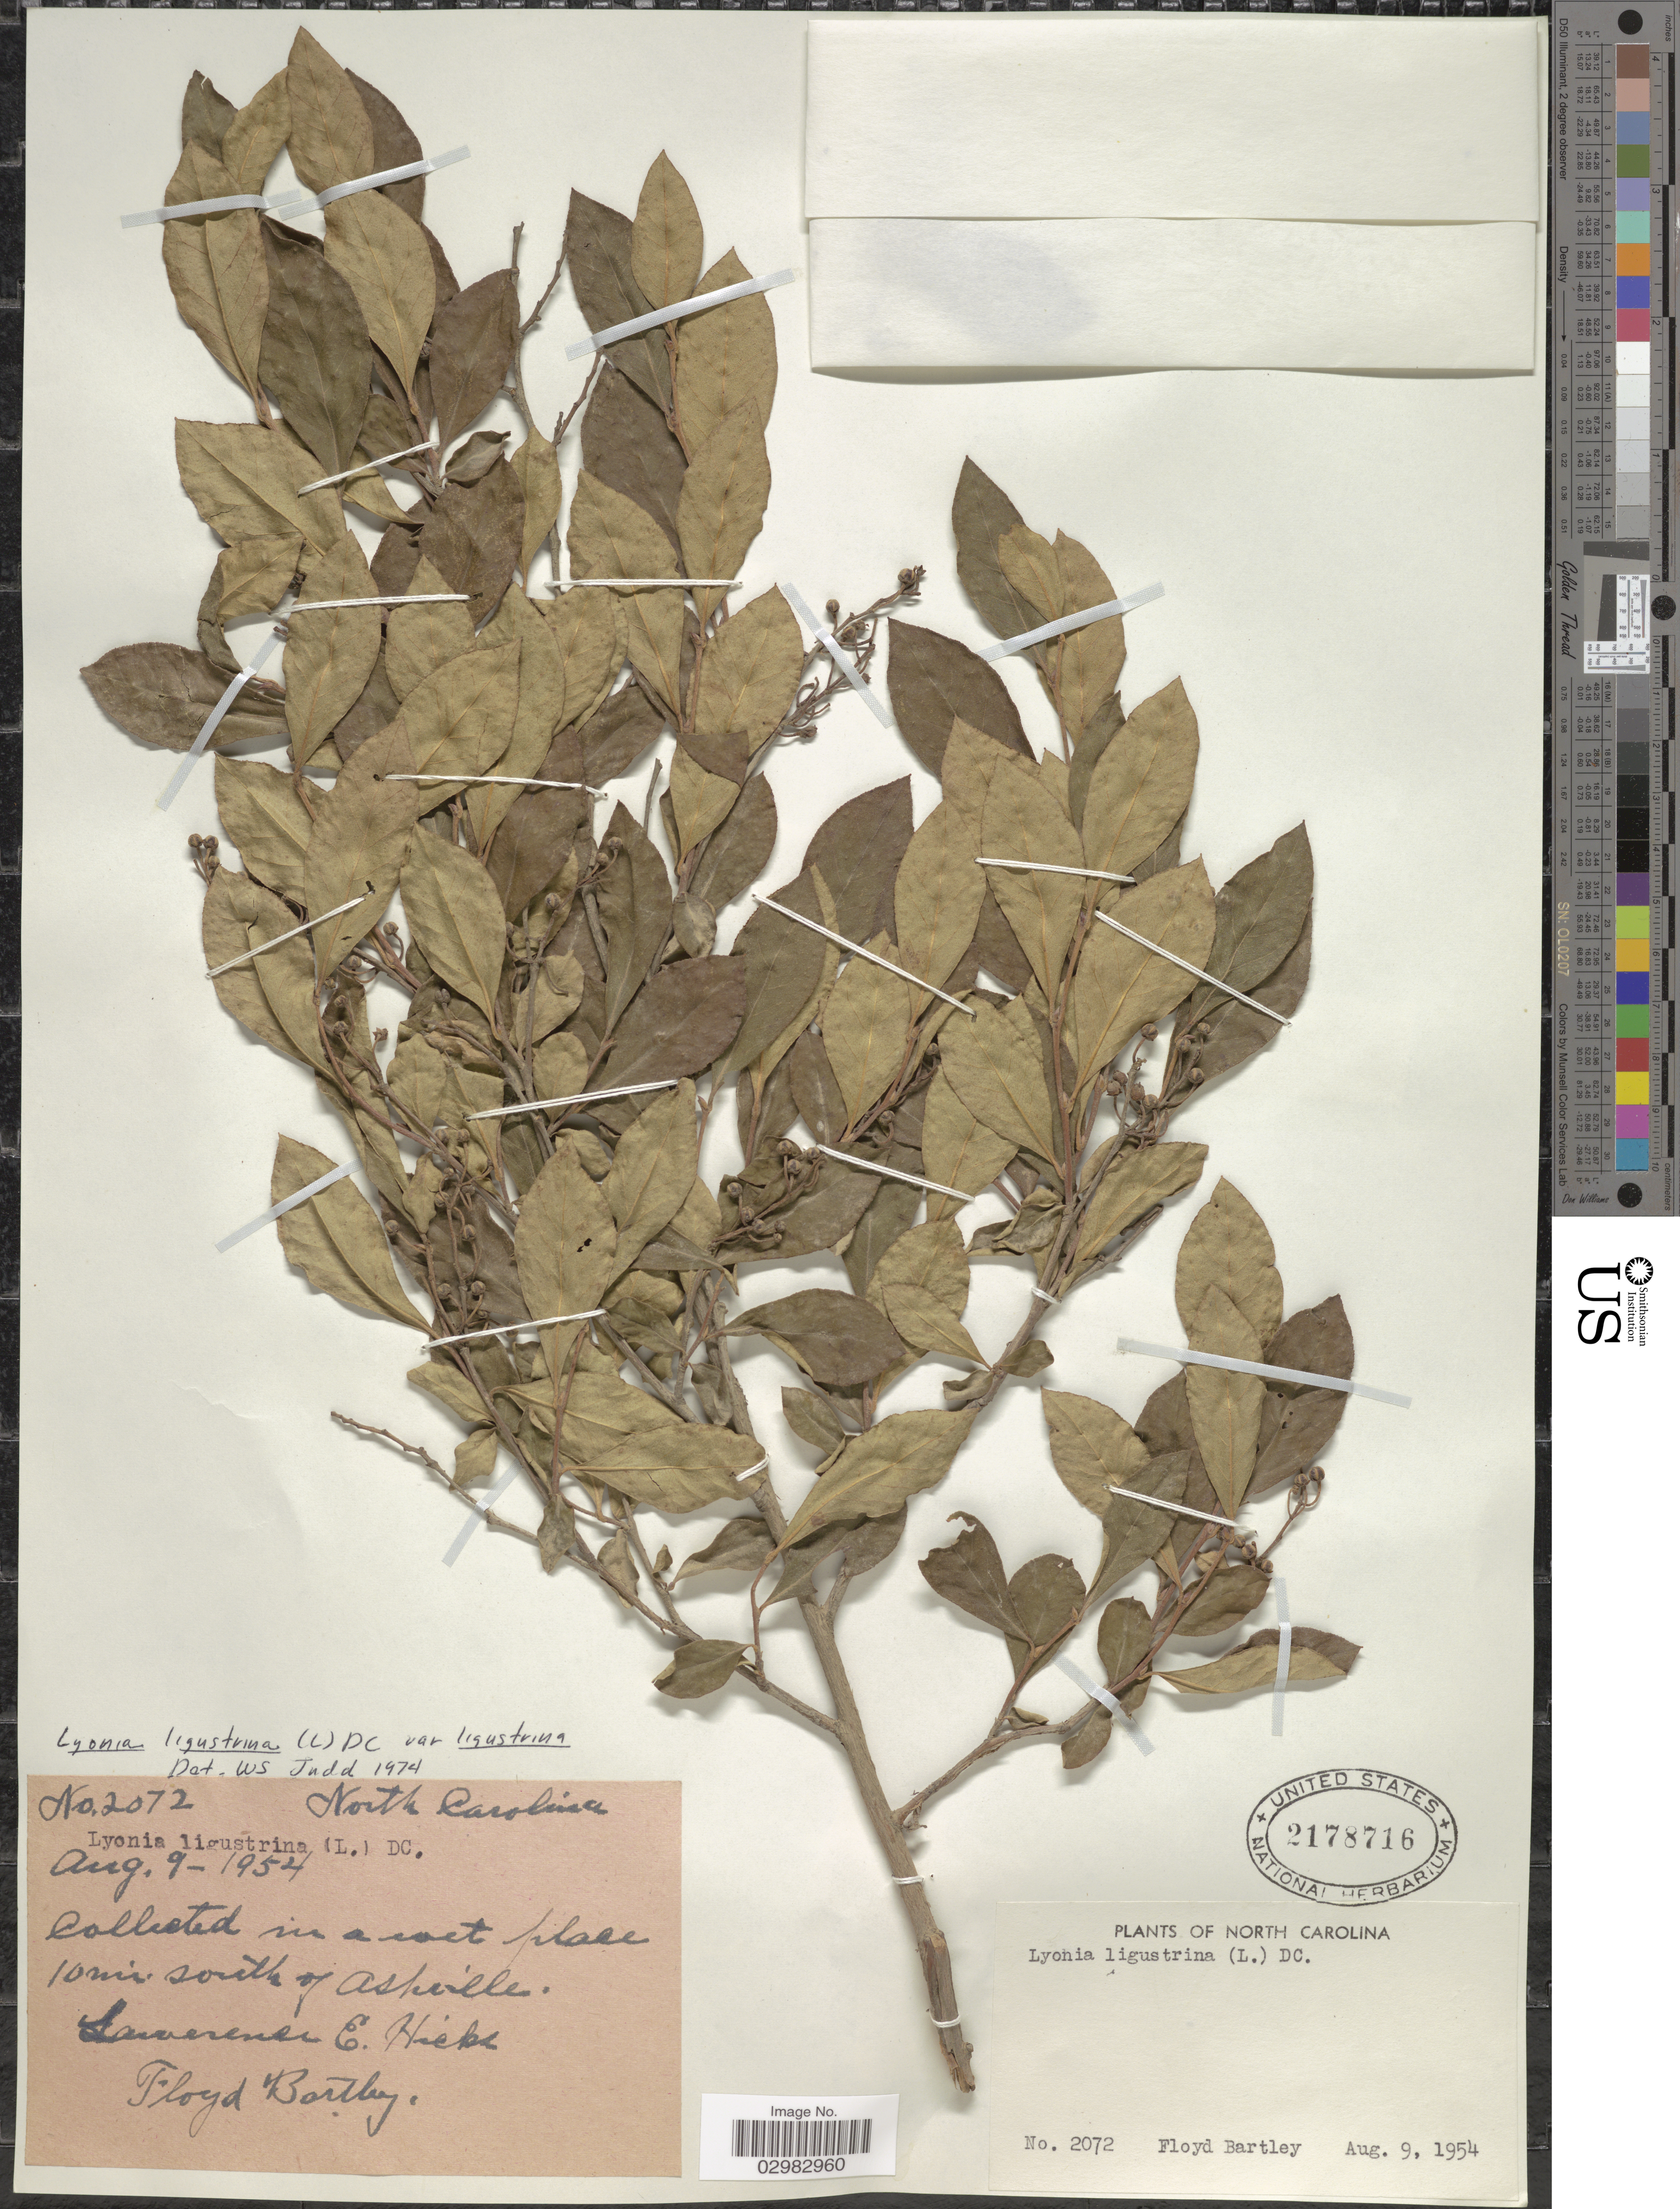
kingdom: Plantae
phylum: Tracheophyta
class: Magnoliopsida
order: Ericales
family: Ericaceae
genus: Lyonia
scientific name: Lyonia ligustrina var. ligustrina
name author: (L.) DC.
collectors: L. E. Hicks & F. Bartley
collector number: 2072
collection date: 1954-08-09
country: United States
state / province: North Carolina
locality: In a wet place, 10 mi. south of Ashville.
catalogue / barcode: US 2178716